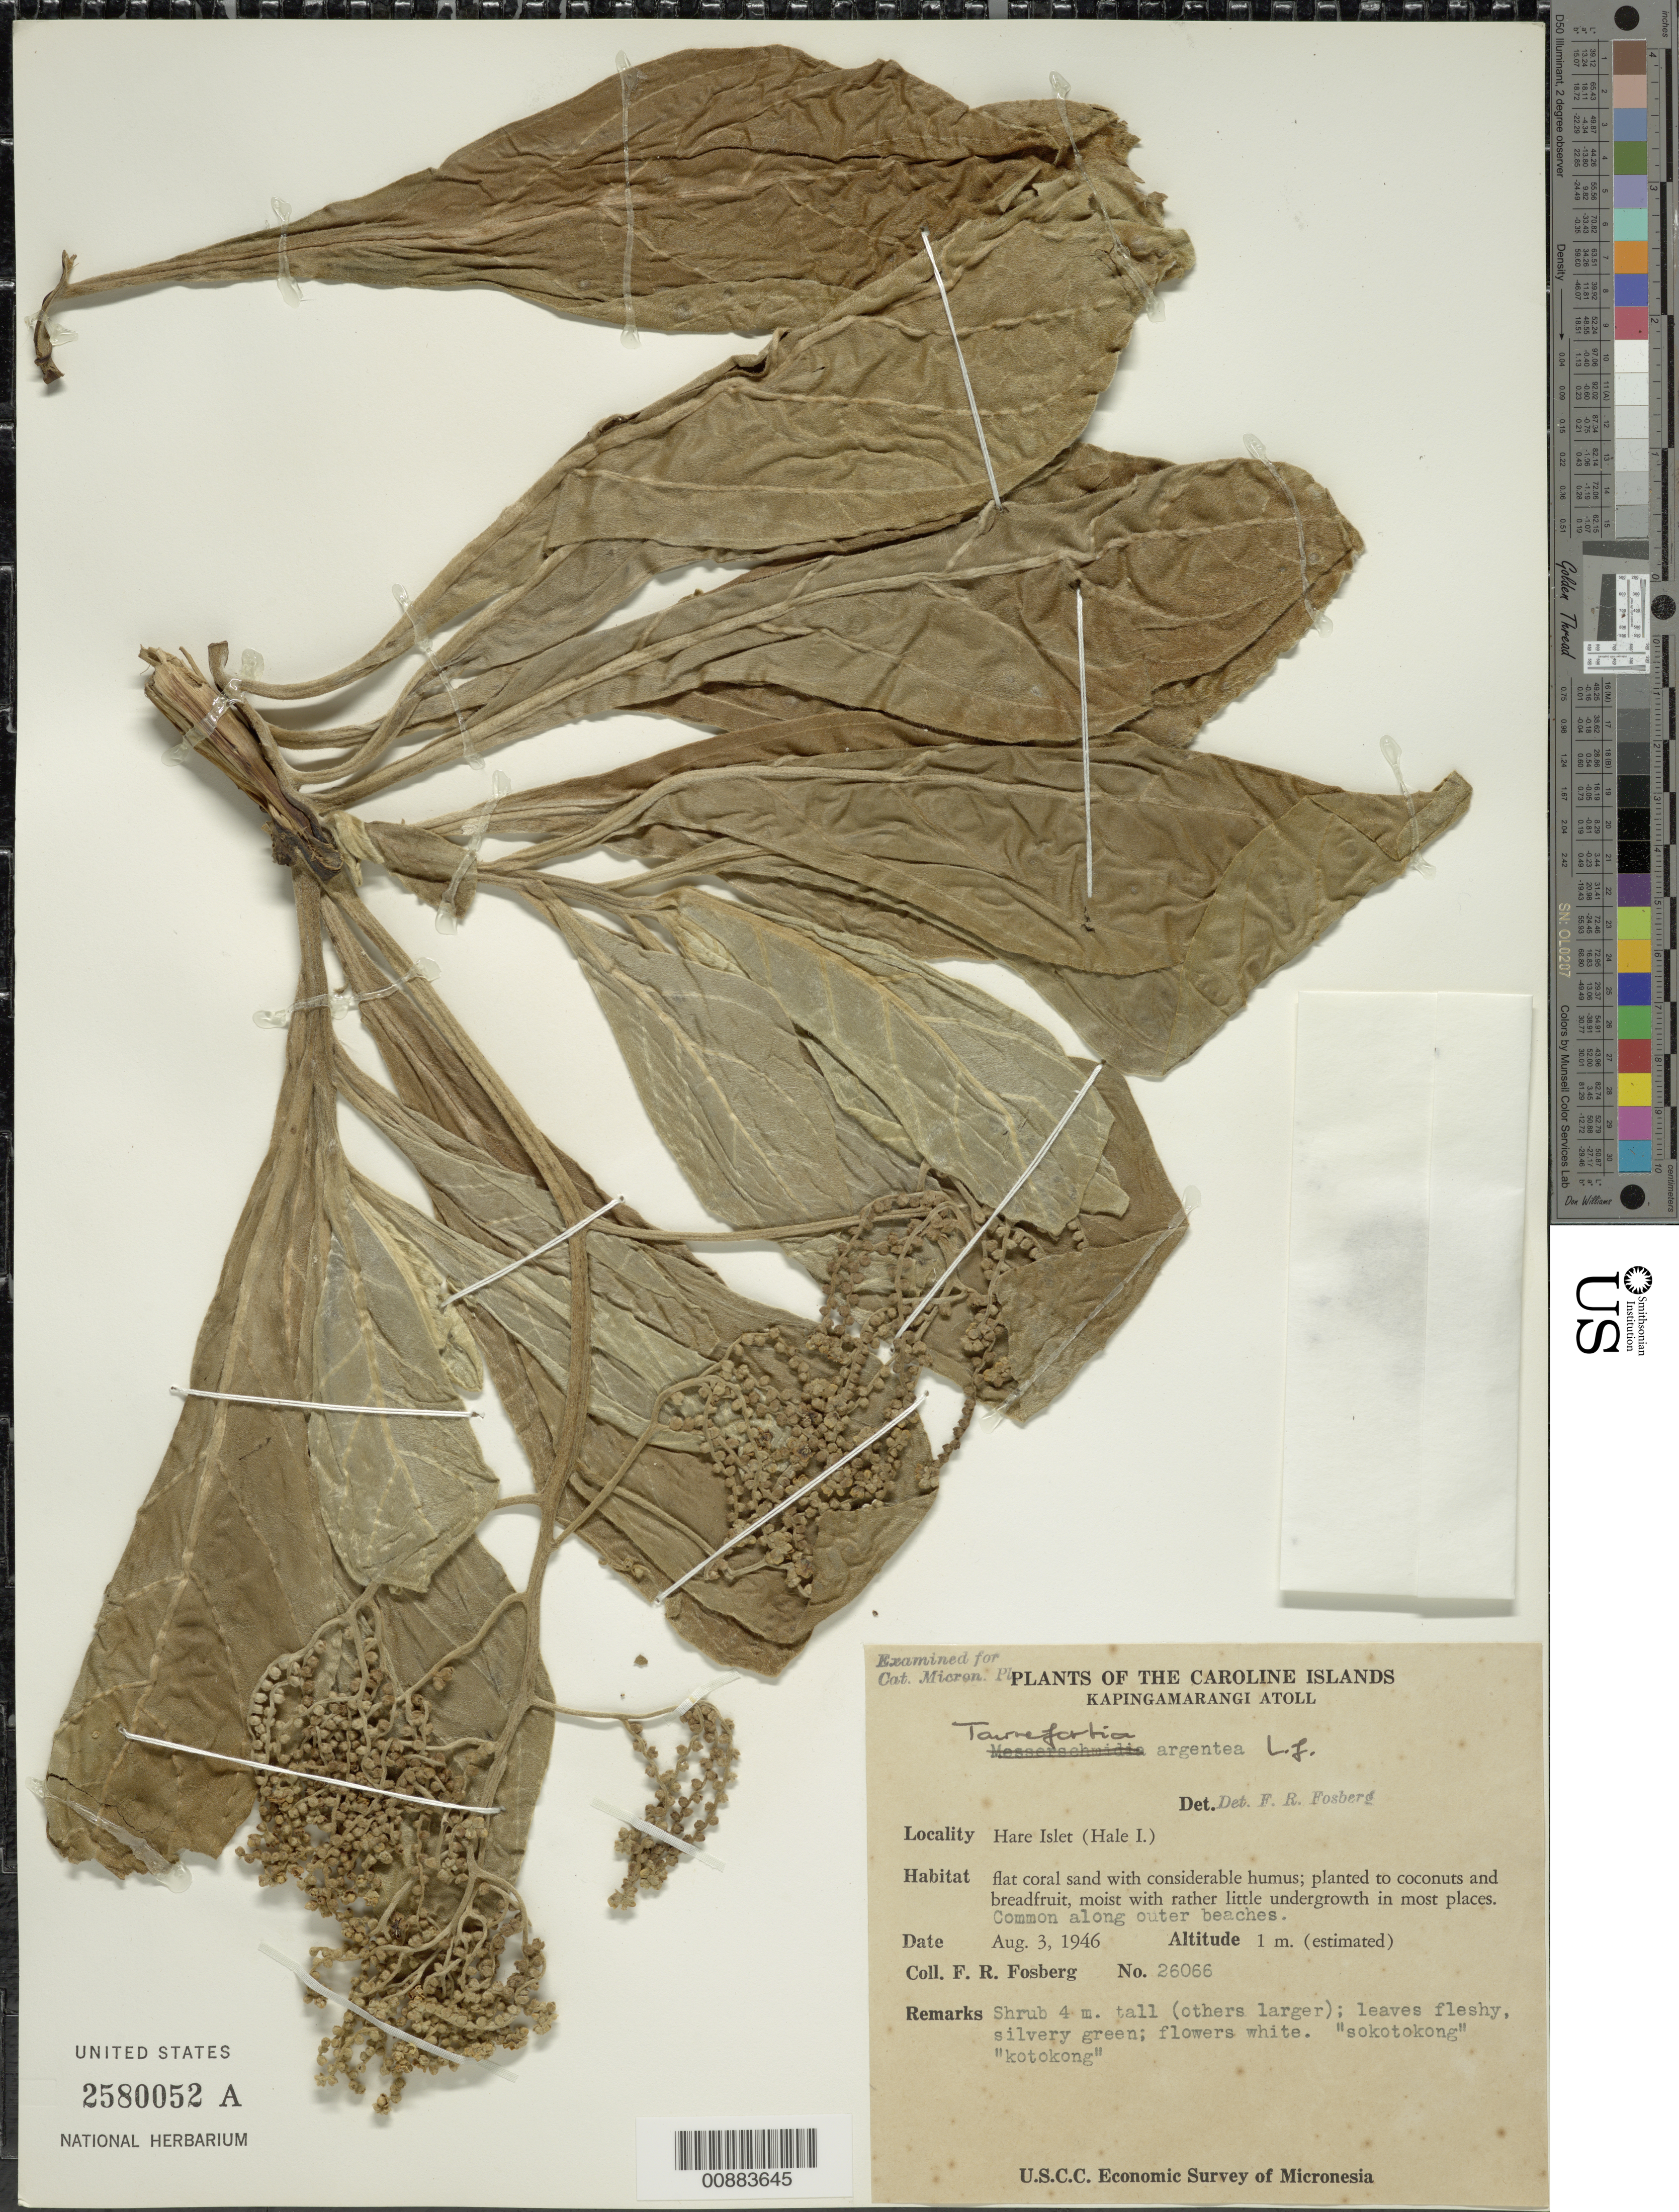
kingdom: Plantae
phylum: Tracheophyta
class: Magnoliopsida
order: Boraginales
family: Heliotropiaceae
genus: Heliotropium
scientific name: Heliotropium arboreum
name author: (Blanco) Mabberley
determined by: Wagner, W. L., (BOT), Smithsonian Institution - National Museum of Natural History (UNITED STATES)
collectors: F. R. Fosberg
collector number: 26066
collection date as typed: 03 Aug 1946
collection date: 1946-08-03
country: Micronesia, Federated States of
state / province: Pohnpei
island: Kapingamarangi Atoll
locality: Hare Islet (Hale I.) along outer beaches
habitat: flat coral sand with considerable humus.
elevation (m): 1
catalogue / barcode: US 2580052